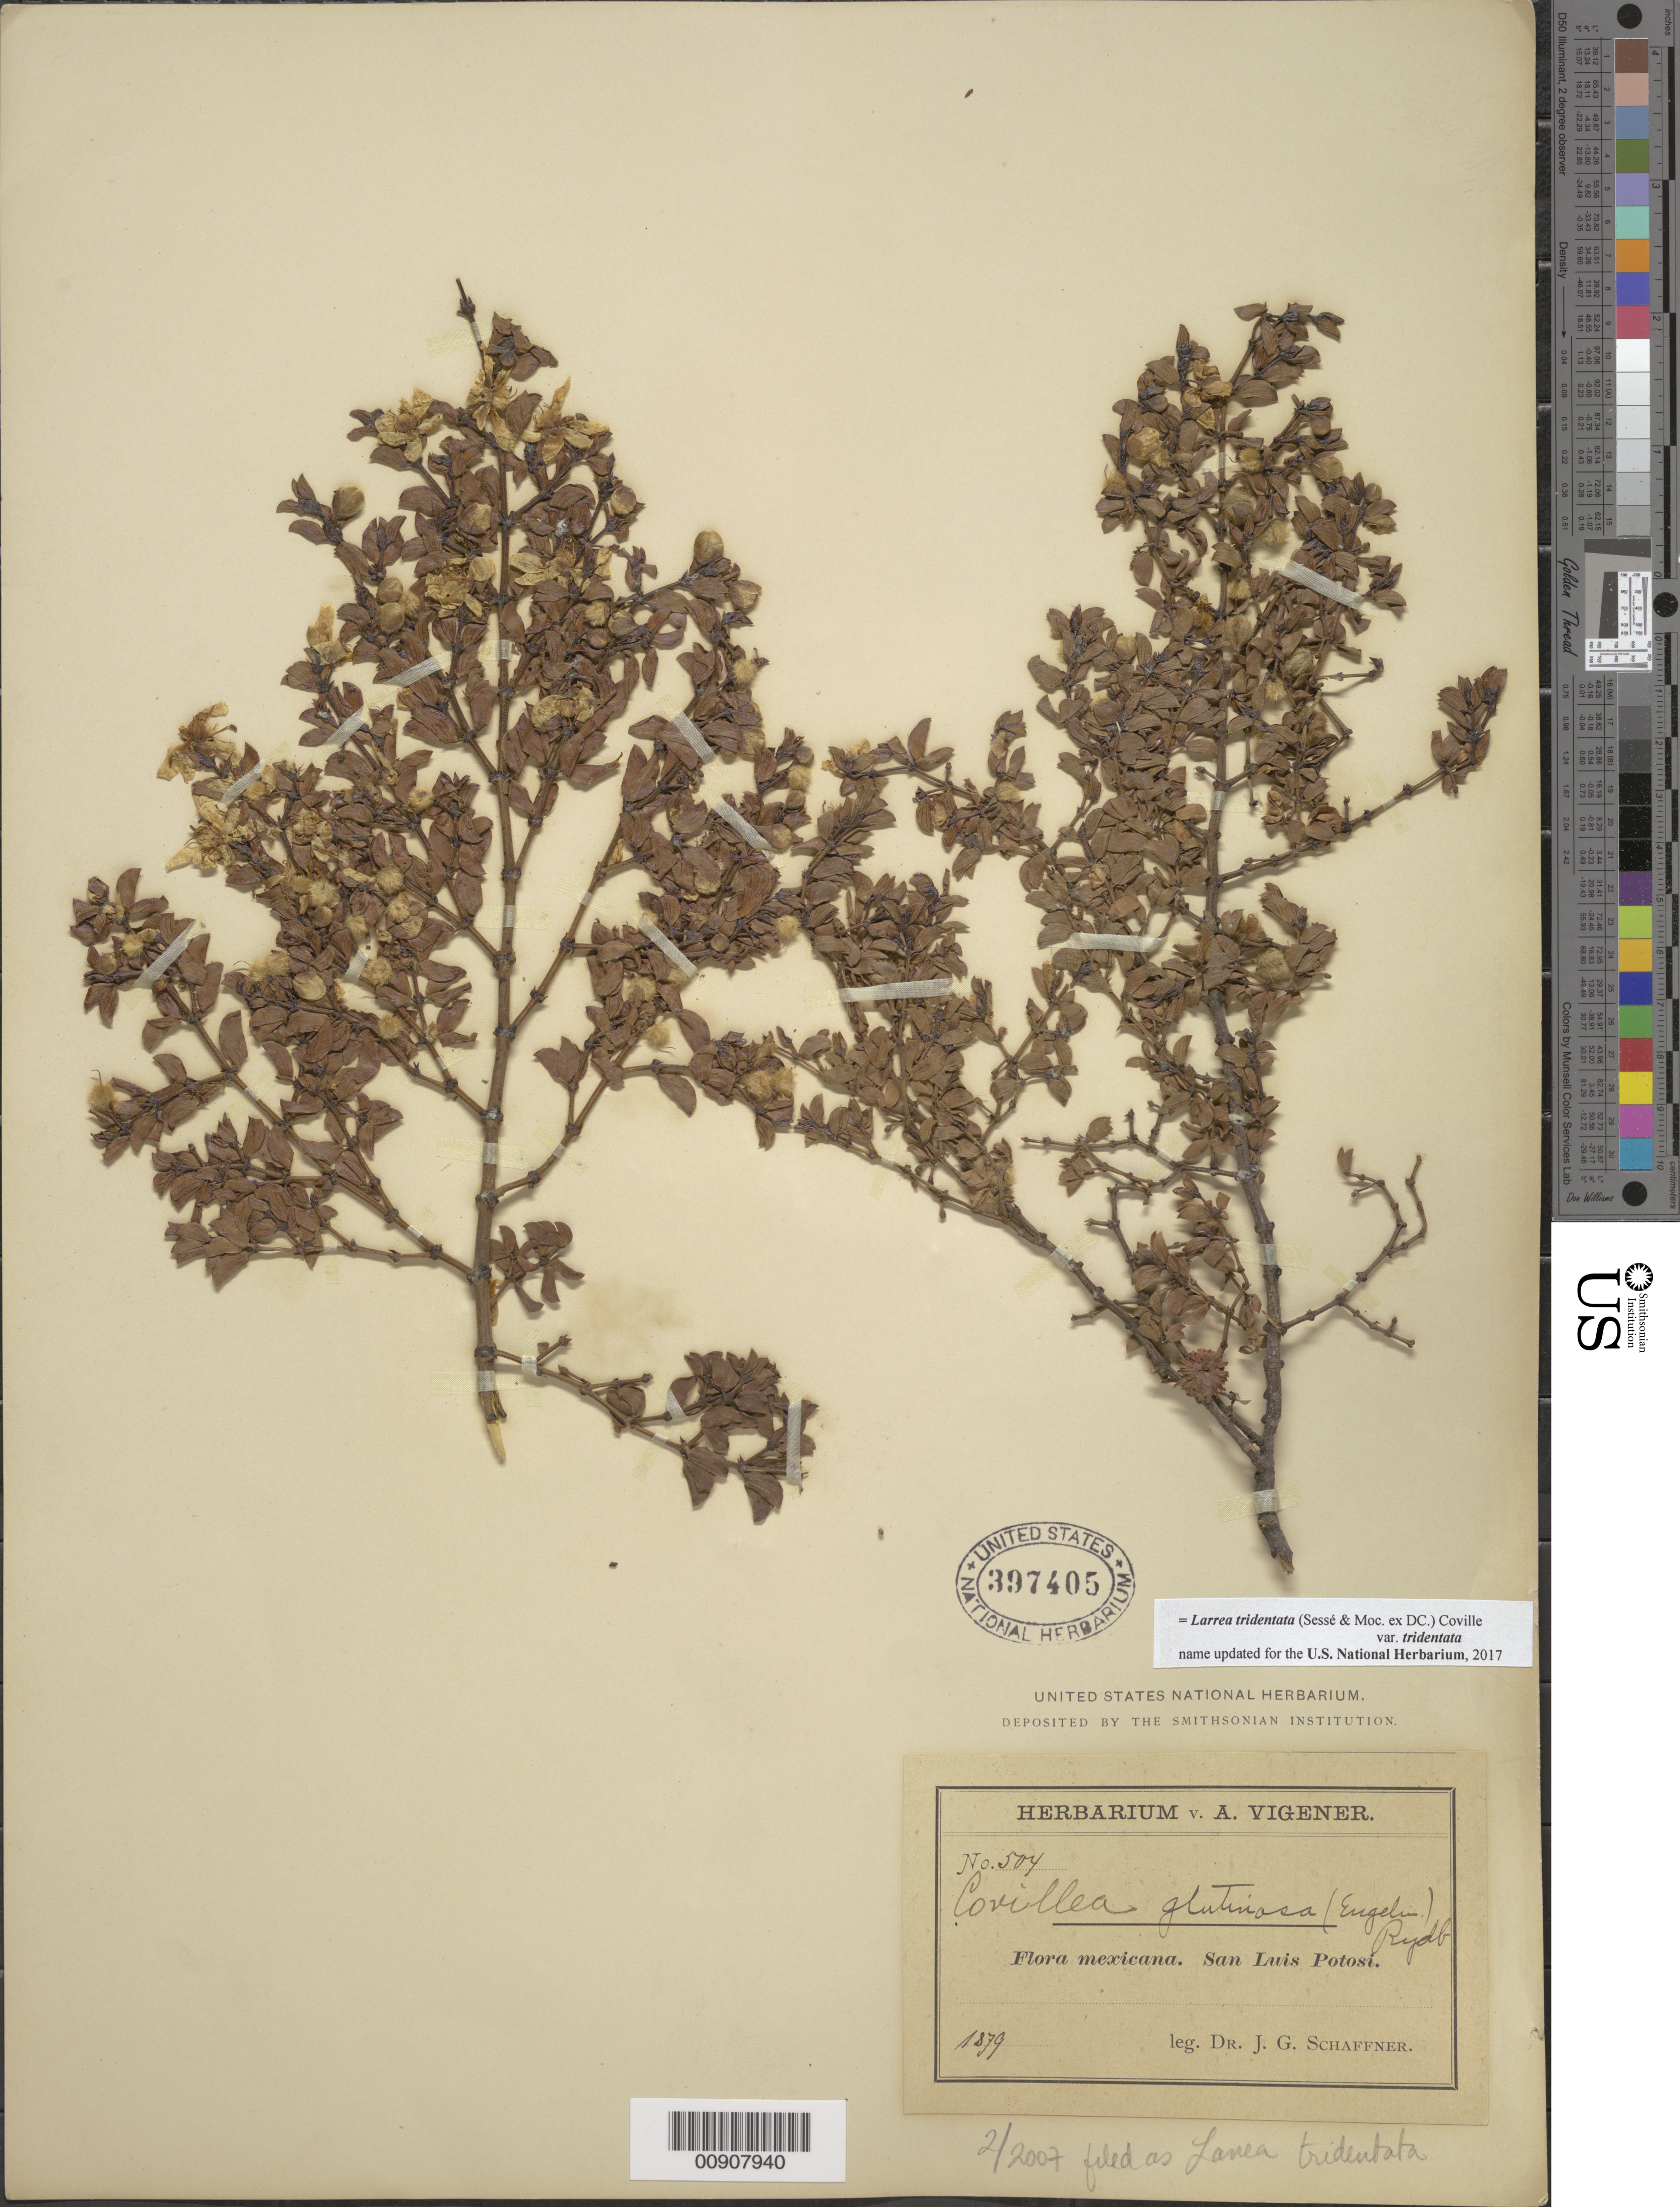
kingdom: Plantae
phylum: Tracheophyta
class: Magnoliopsida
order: Zygophyllales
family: Zygophyllaceae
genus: Larrea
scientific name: Larrea tridentata var. tridentata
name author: (Sessé & Moc. ex DC.) Coville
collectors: J. G. Schaffner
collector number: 504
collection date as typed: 1879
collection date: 1879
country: Mexico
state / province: San Luis Potosí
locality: San Luis Potosí.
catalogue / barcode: US 397405